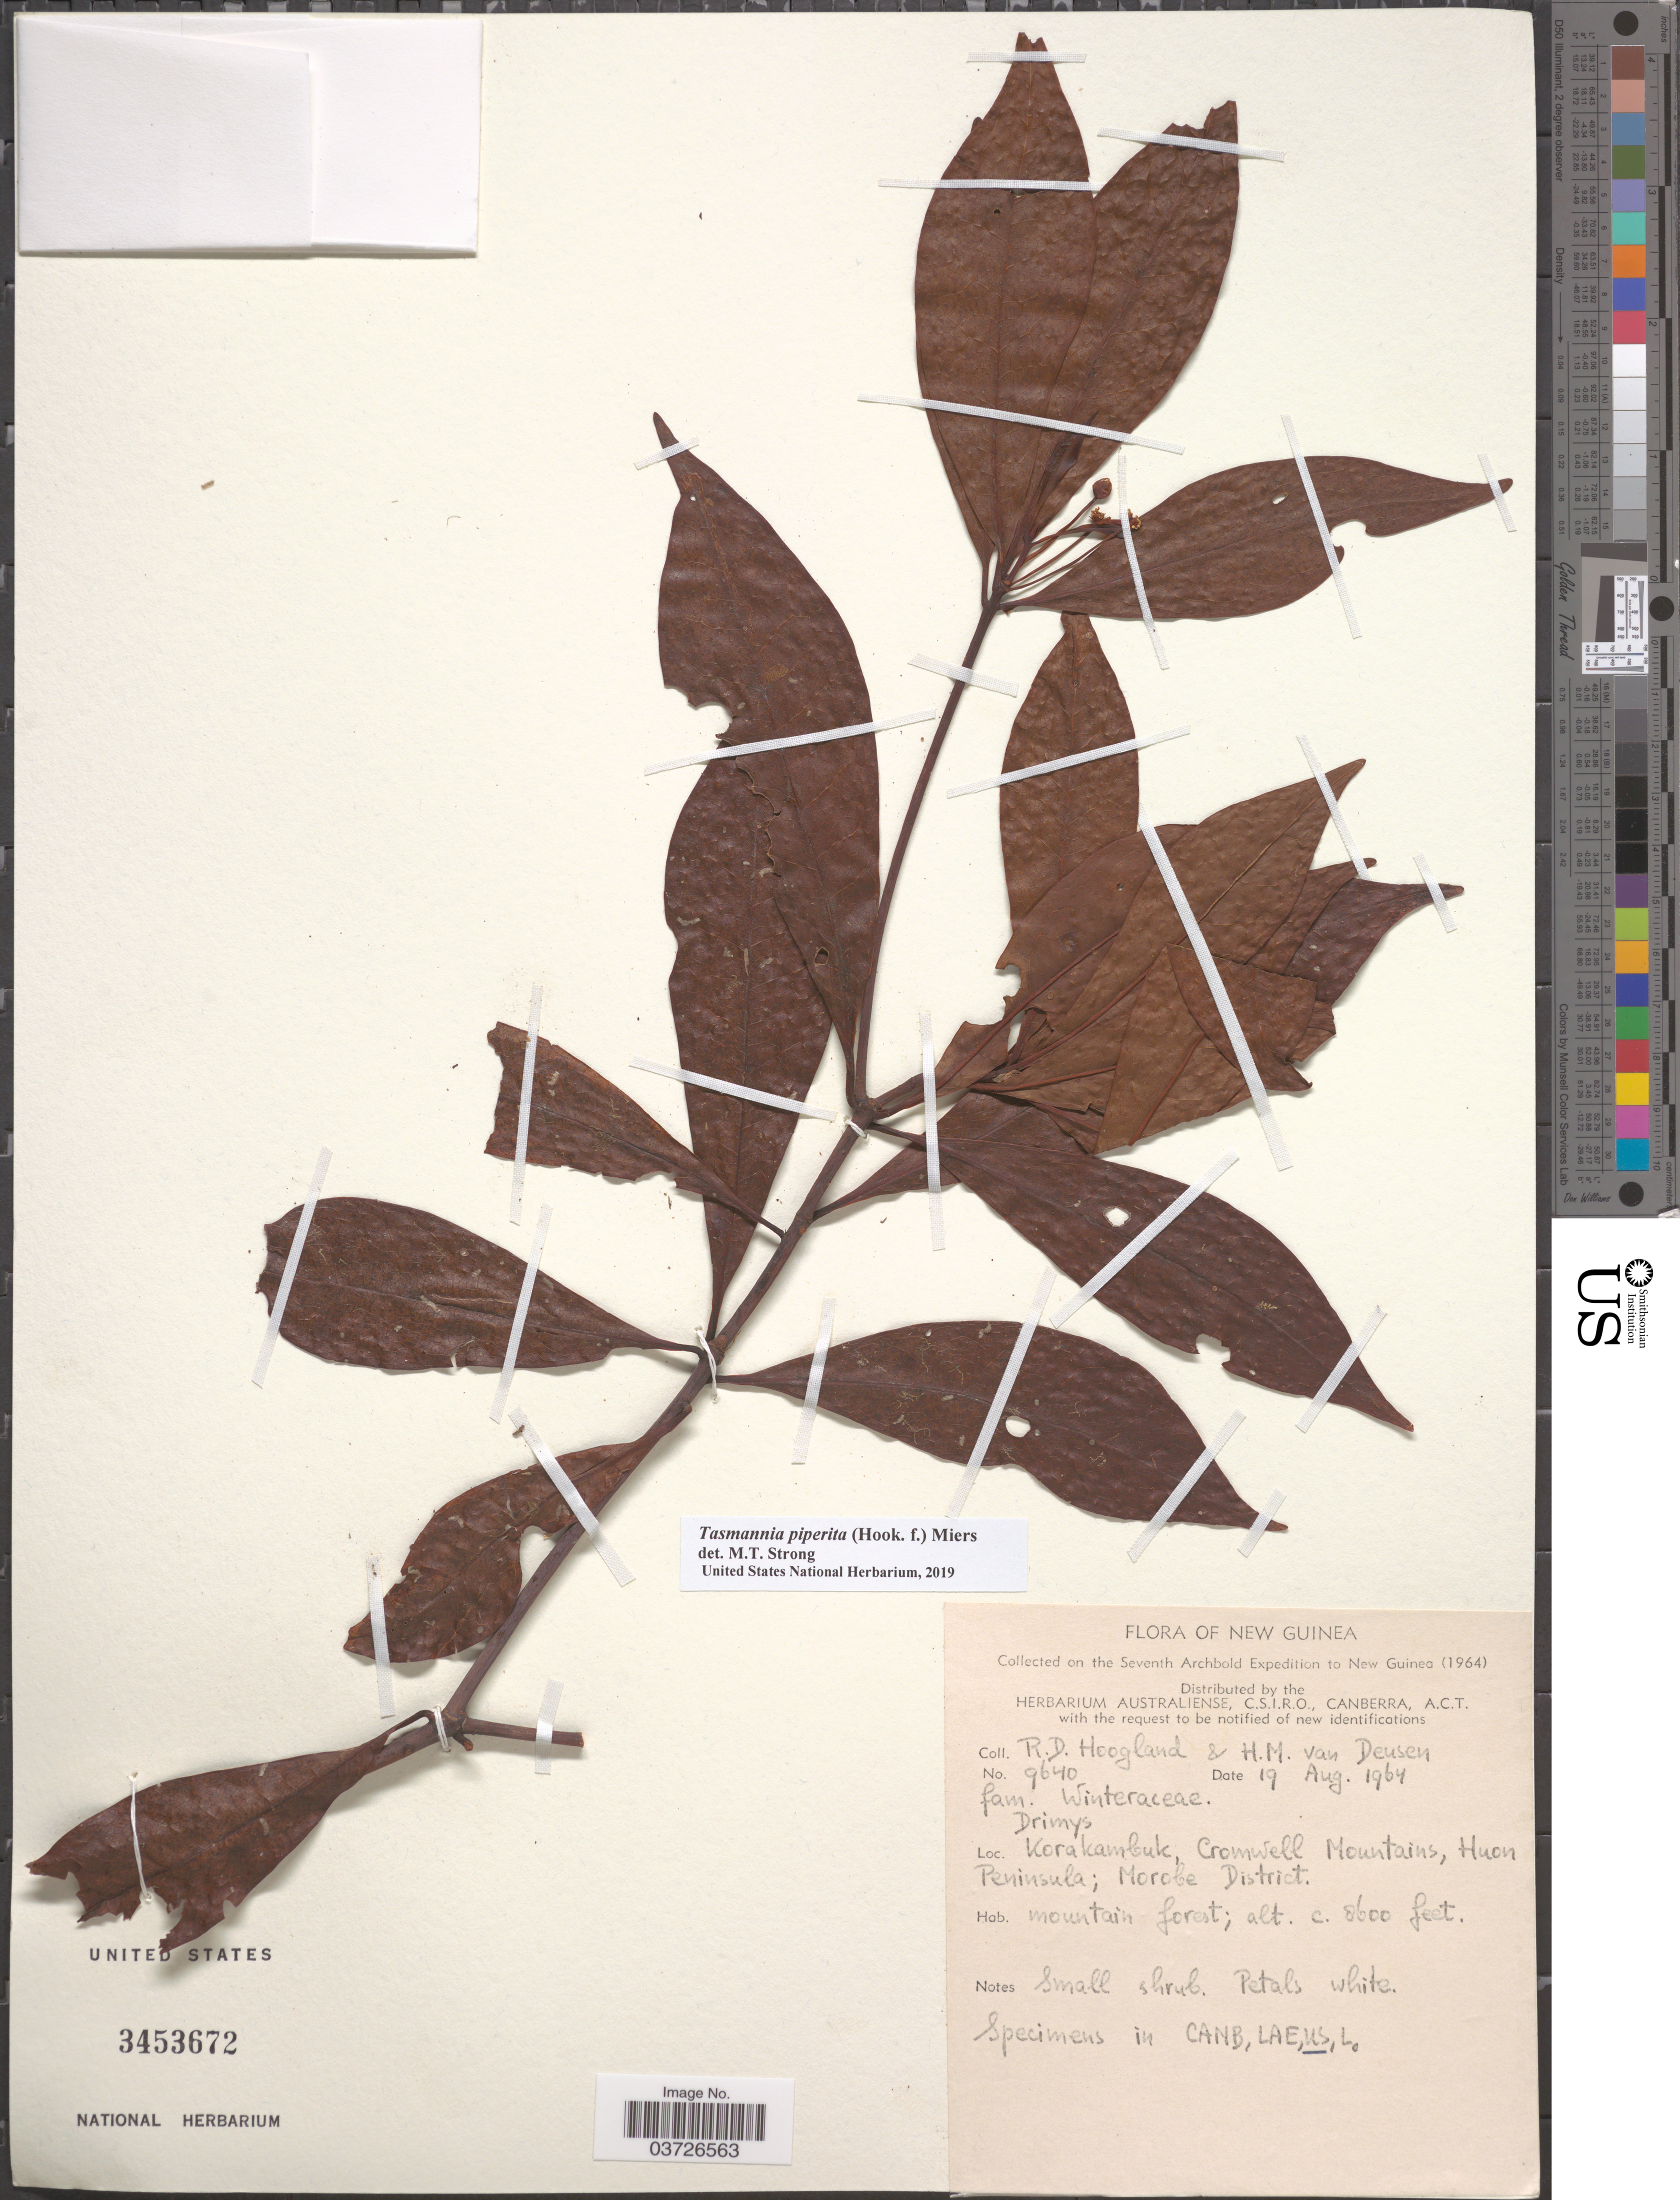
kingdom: Plantae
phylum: Tracheophyta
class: Magnoliopsida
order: Canellales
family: Winteraceae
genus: Tasmannia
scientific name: Tasmannia piperita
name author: (Hook. f.) Miers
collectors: R. D. Hoogland & H. Van Deusen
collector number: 9640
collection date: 1964-08-19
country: Papua New Guinea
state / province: Morobe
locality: New Guinea. Korakambuk, Cromwell Mountains, Huon Peninsula; Morobe District.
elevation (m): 2621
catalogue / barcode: US 3453672